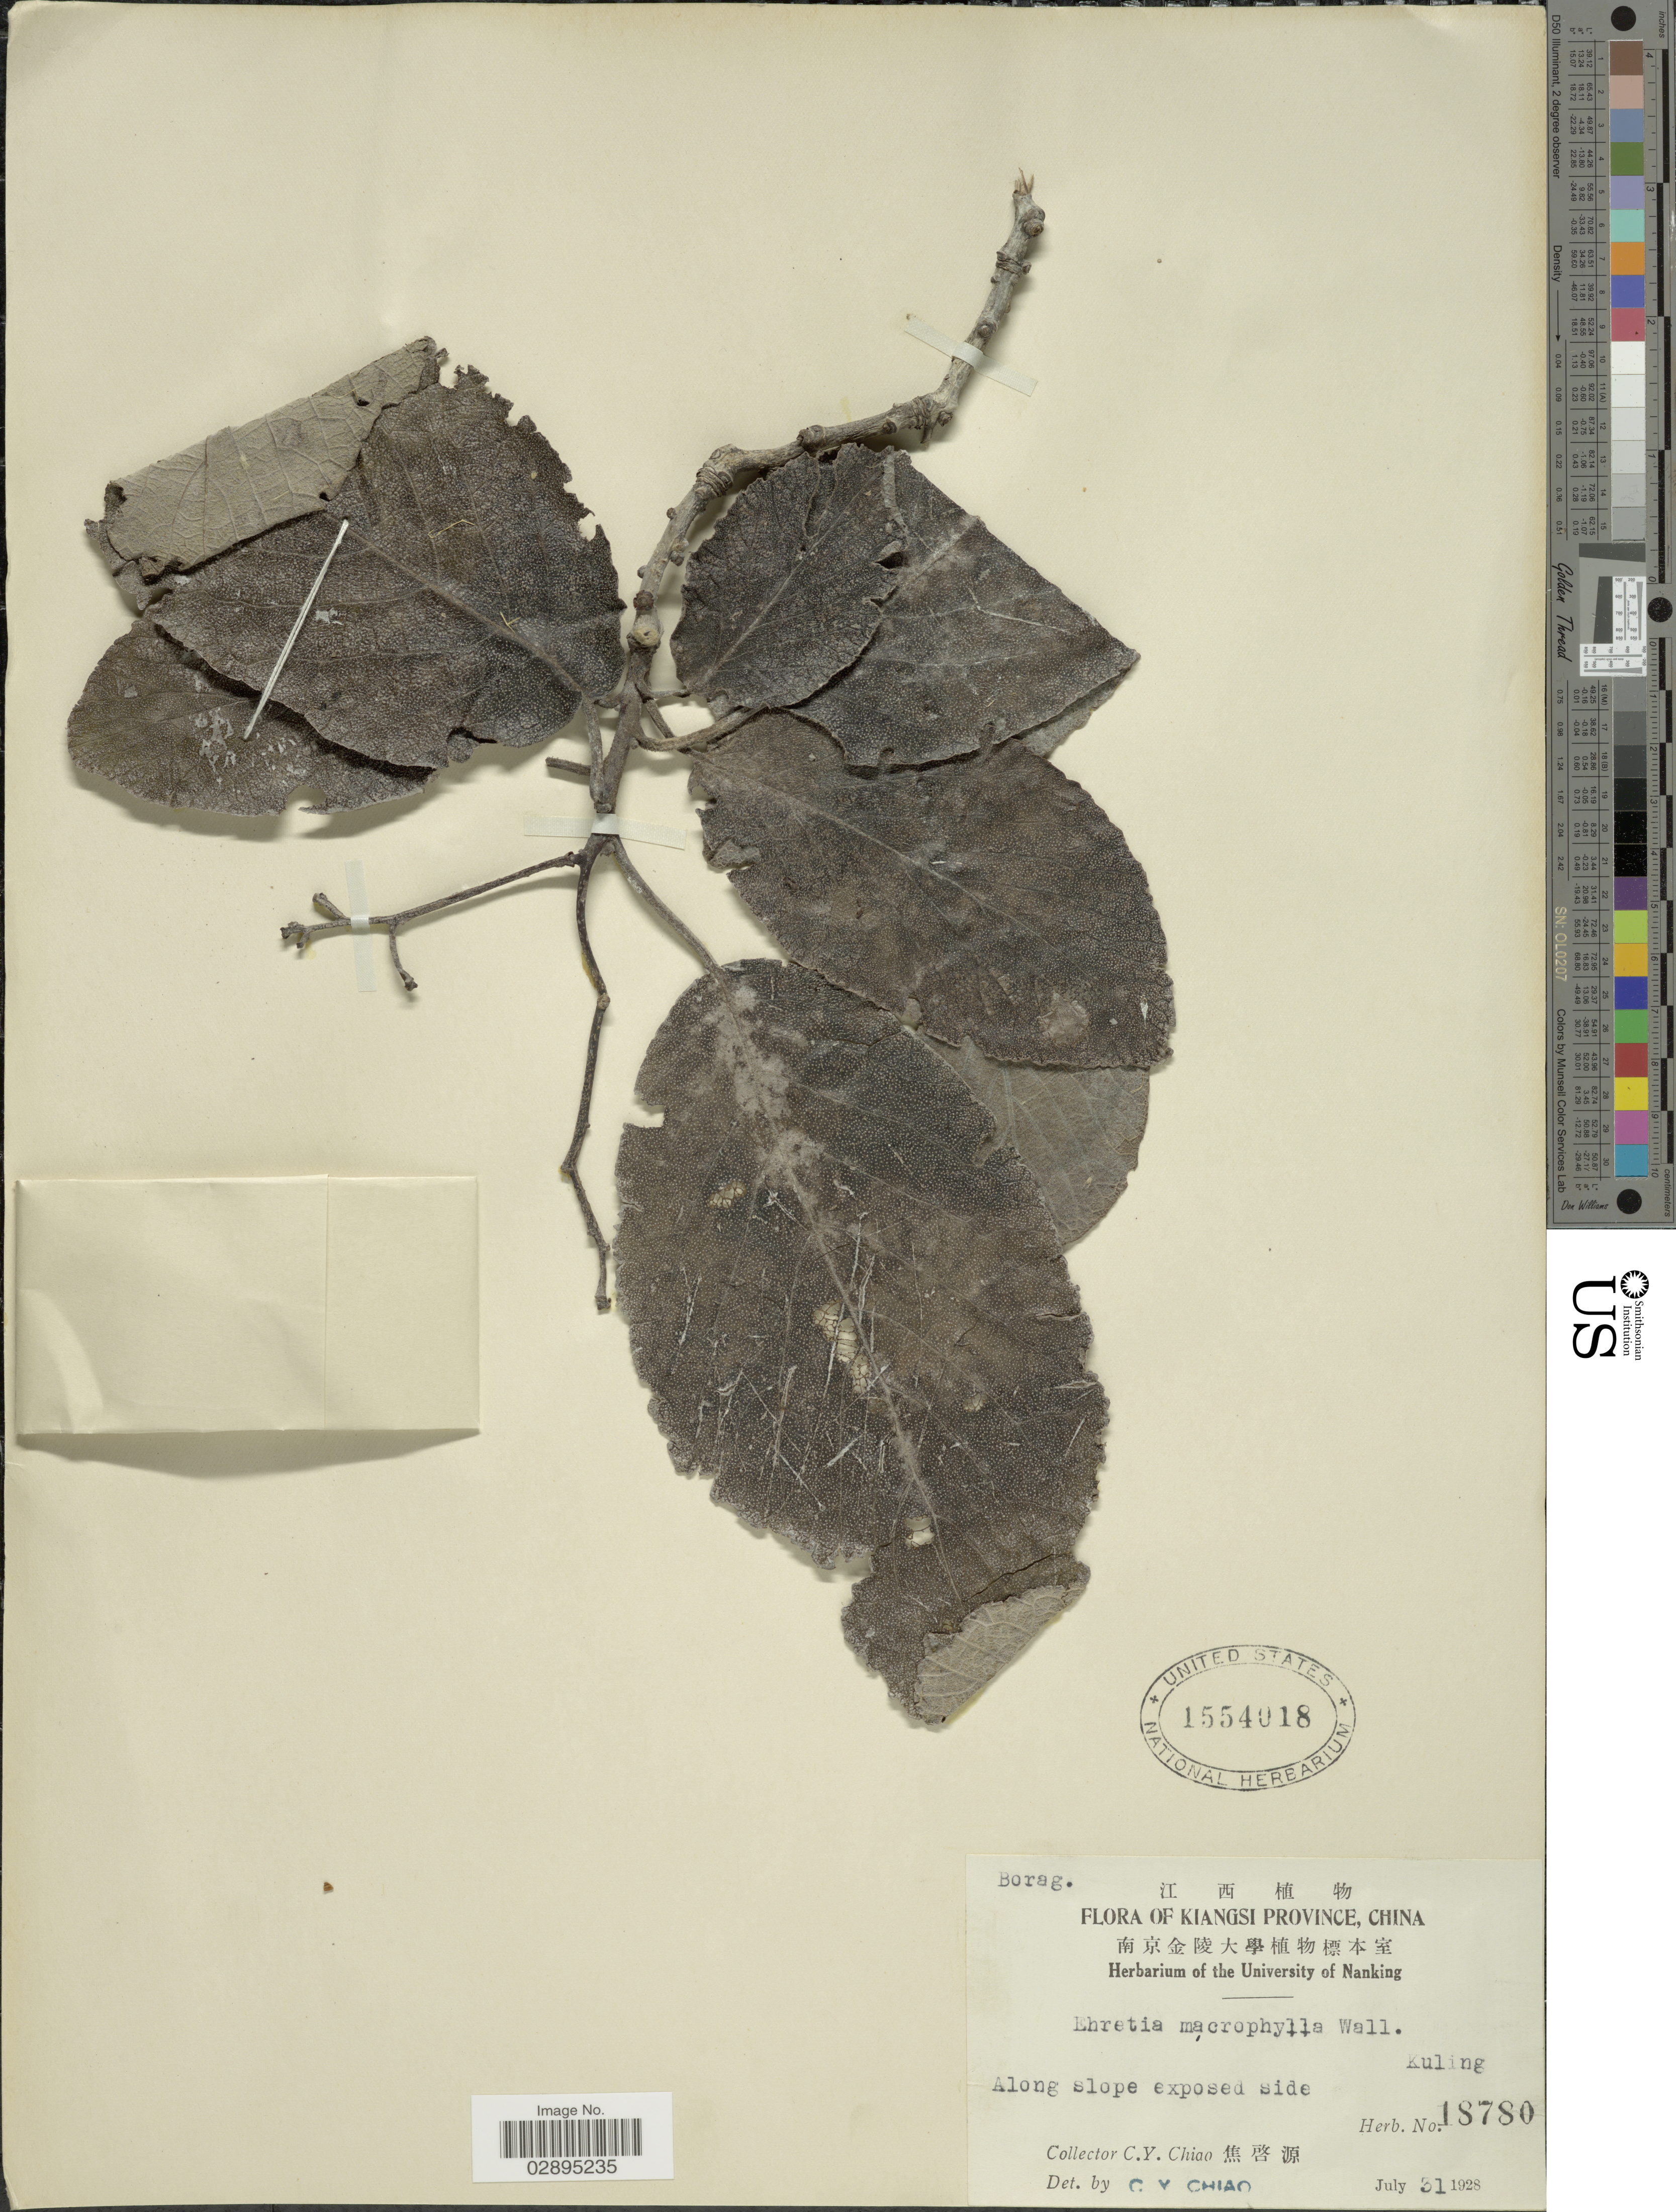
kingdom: Plantae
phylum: Tracheophyta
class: Magnoliopsida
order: Boraginales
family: Ehretiaceae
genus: Ehretia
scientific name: Ehretia dicksonii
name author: Hance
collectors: C. Y. Chiao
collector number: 18780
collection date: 1928-07-31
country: China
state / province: Jiangxi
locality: Kiangsi Province. Kuling.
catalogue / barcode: US 1554018